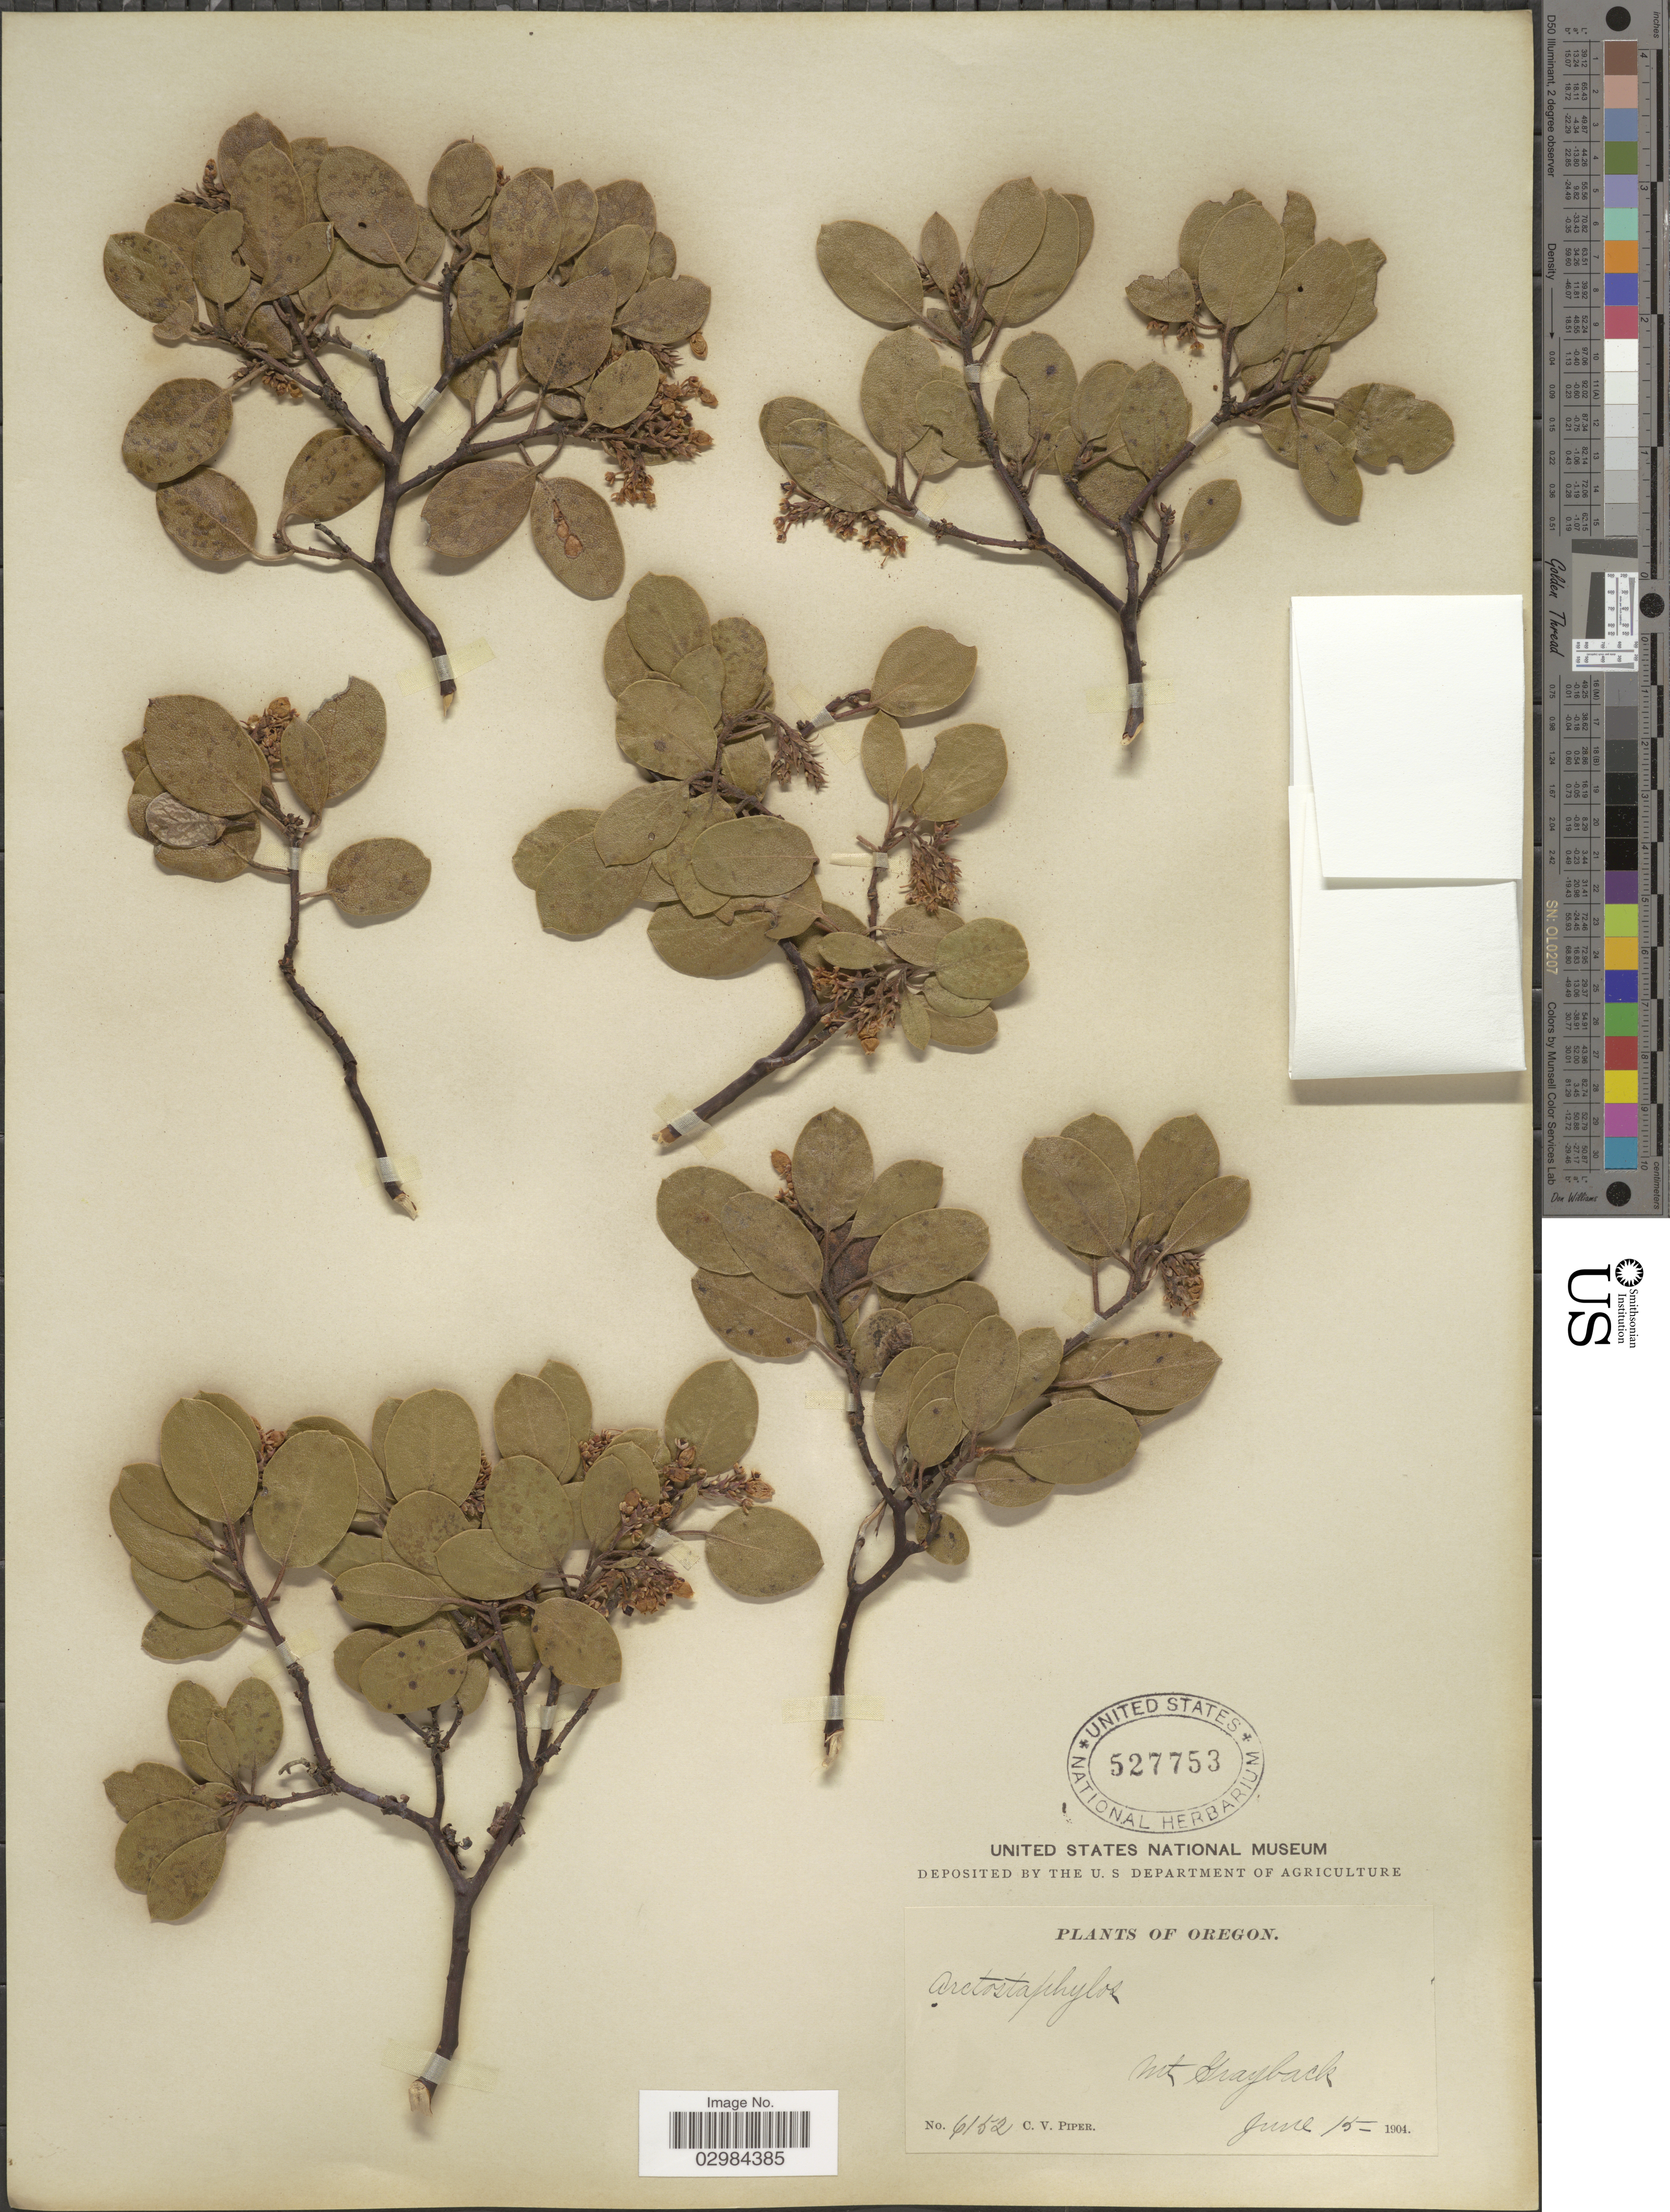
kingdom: Plantae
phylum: Tracheophyta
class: Magnoliopsida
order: Ericales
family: Ericaceae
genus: Arctostaphylos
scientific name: Arctostaphylos patula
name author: Greene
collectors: C. V. Piper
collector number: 6152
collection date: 1904-06-15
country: United States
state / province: Oregon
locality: Mt. Grayback.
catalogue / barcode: US 527753